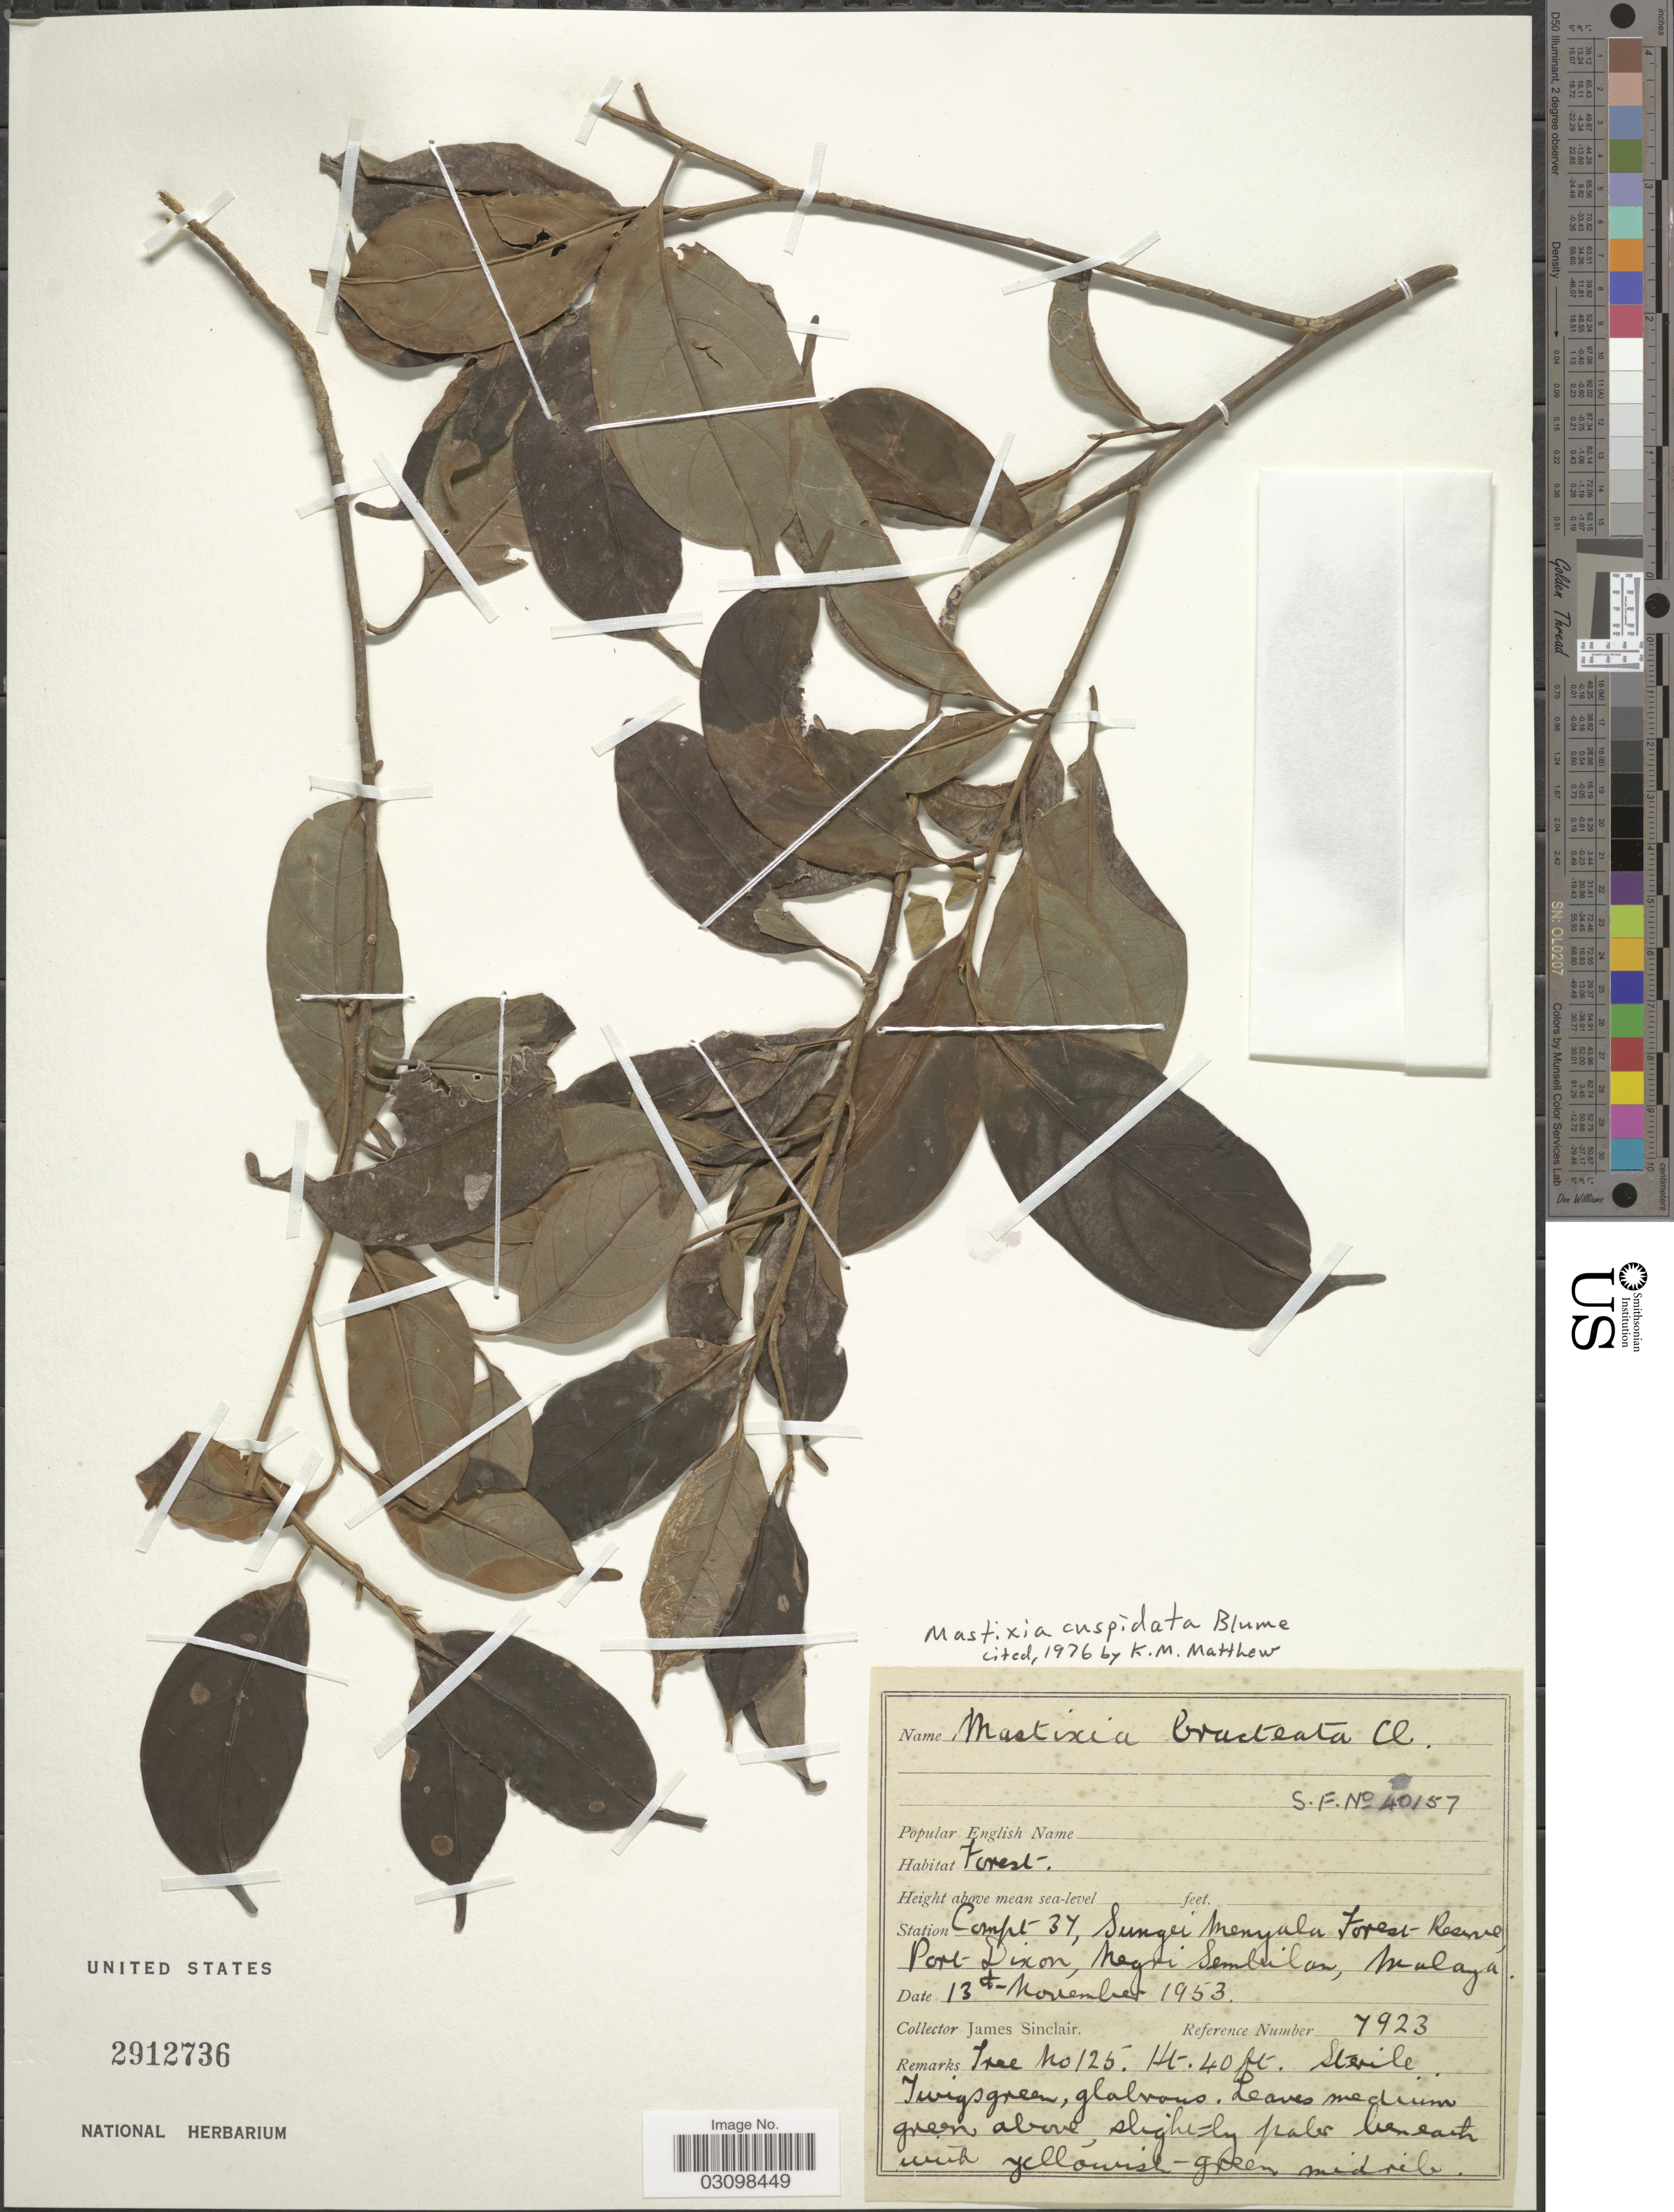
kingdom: Plantae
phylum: Tracheophyta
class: Magnoliopsida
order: Cornales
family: Nyssaceae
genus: Mastixia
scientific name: Mastixia cuspidata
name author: Blume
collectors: J. Sinclair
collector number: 7923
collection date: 1953-11-13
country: Malaysia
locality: Station Compt 37, Sungei Menyala Forest Reserve, Port Dixon, Negri Sembilan, Malaya.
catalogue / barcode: US 2912736